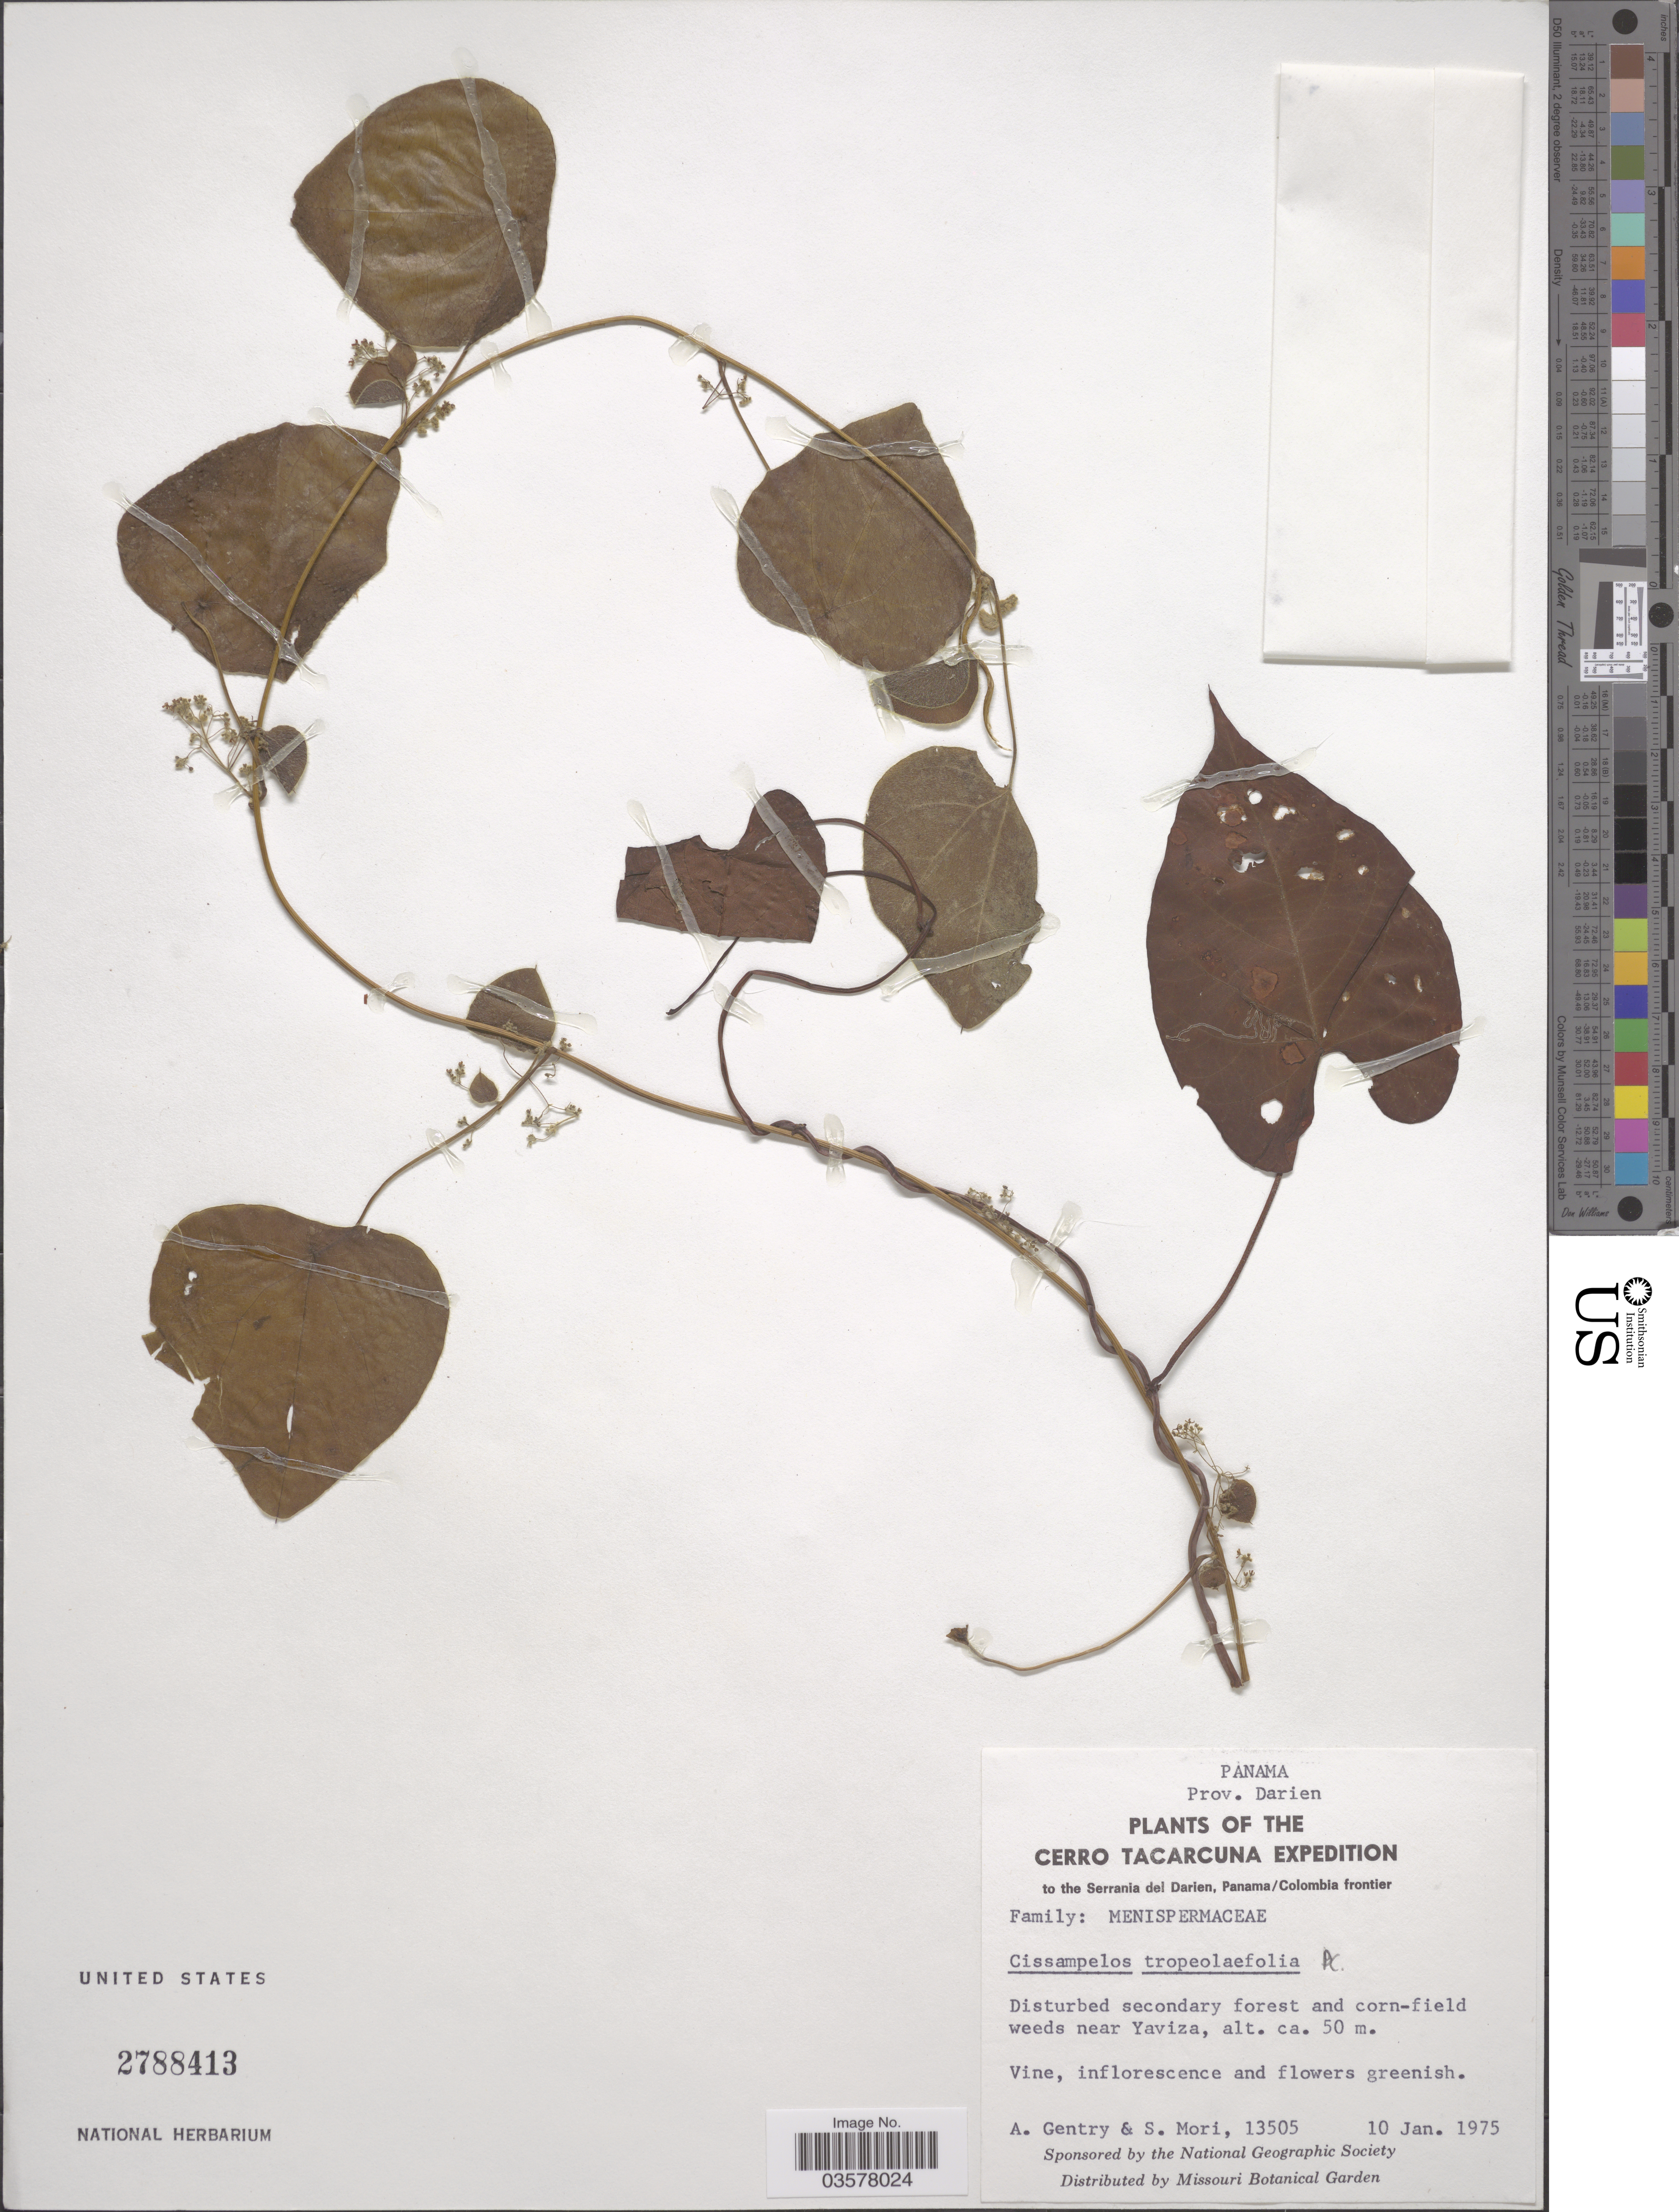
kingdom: Plantae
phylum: Tracheophyta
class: Magnoliopsida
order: Ranunculales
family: Menispermaceae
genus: Cissampelos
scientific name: Cissampelos tropaeolifolia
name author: DC.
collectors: A. H. Gentry & S. Mori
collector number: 13505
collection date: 1975-01-10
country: Panama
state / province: Darien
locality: The Cerro Tacarcuna to the Serrania del Darien, Panama/Colombia frontier. Near Yaviza.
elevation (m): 50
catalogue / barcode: US 2788413